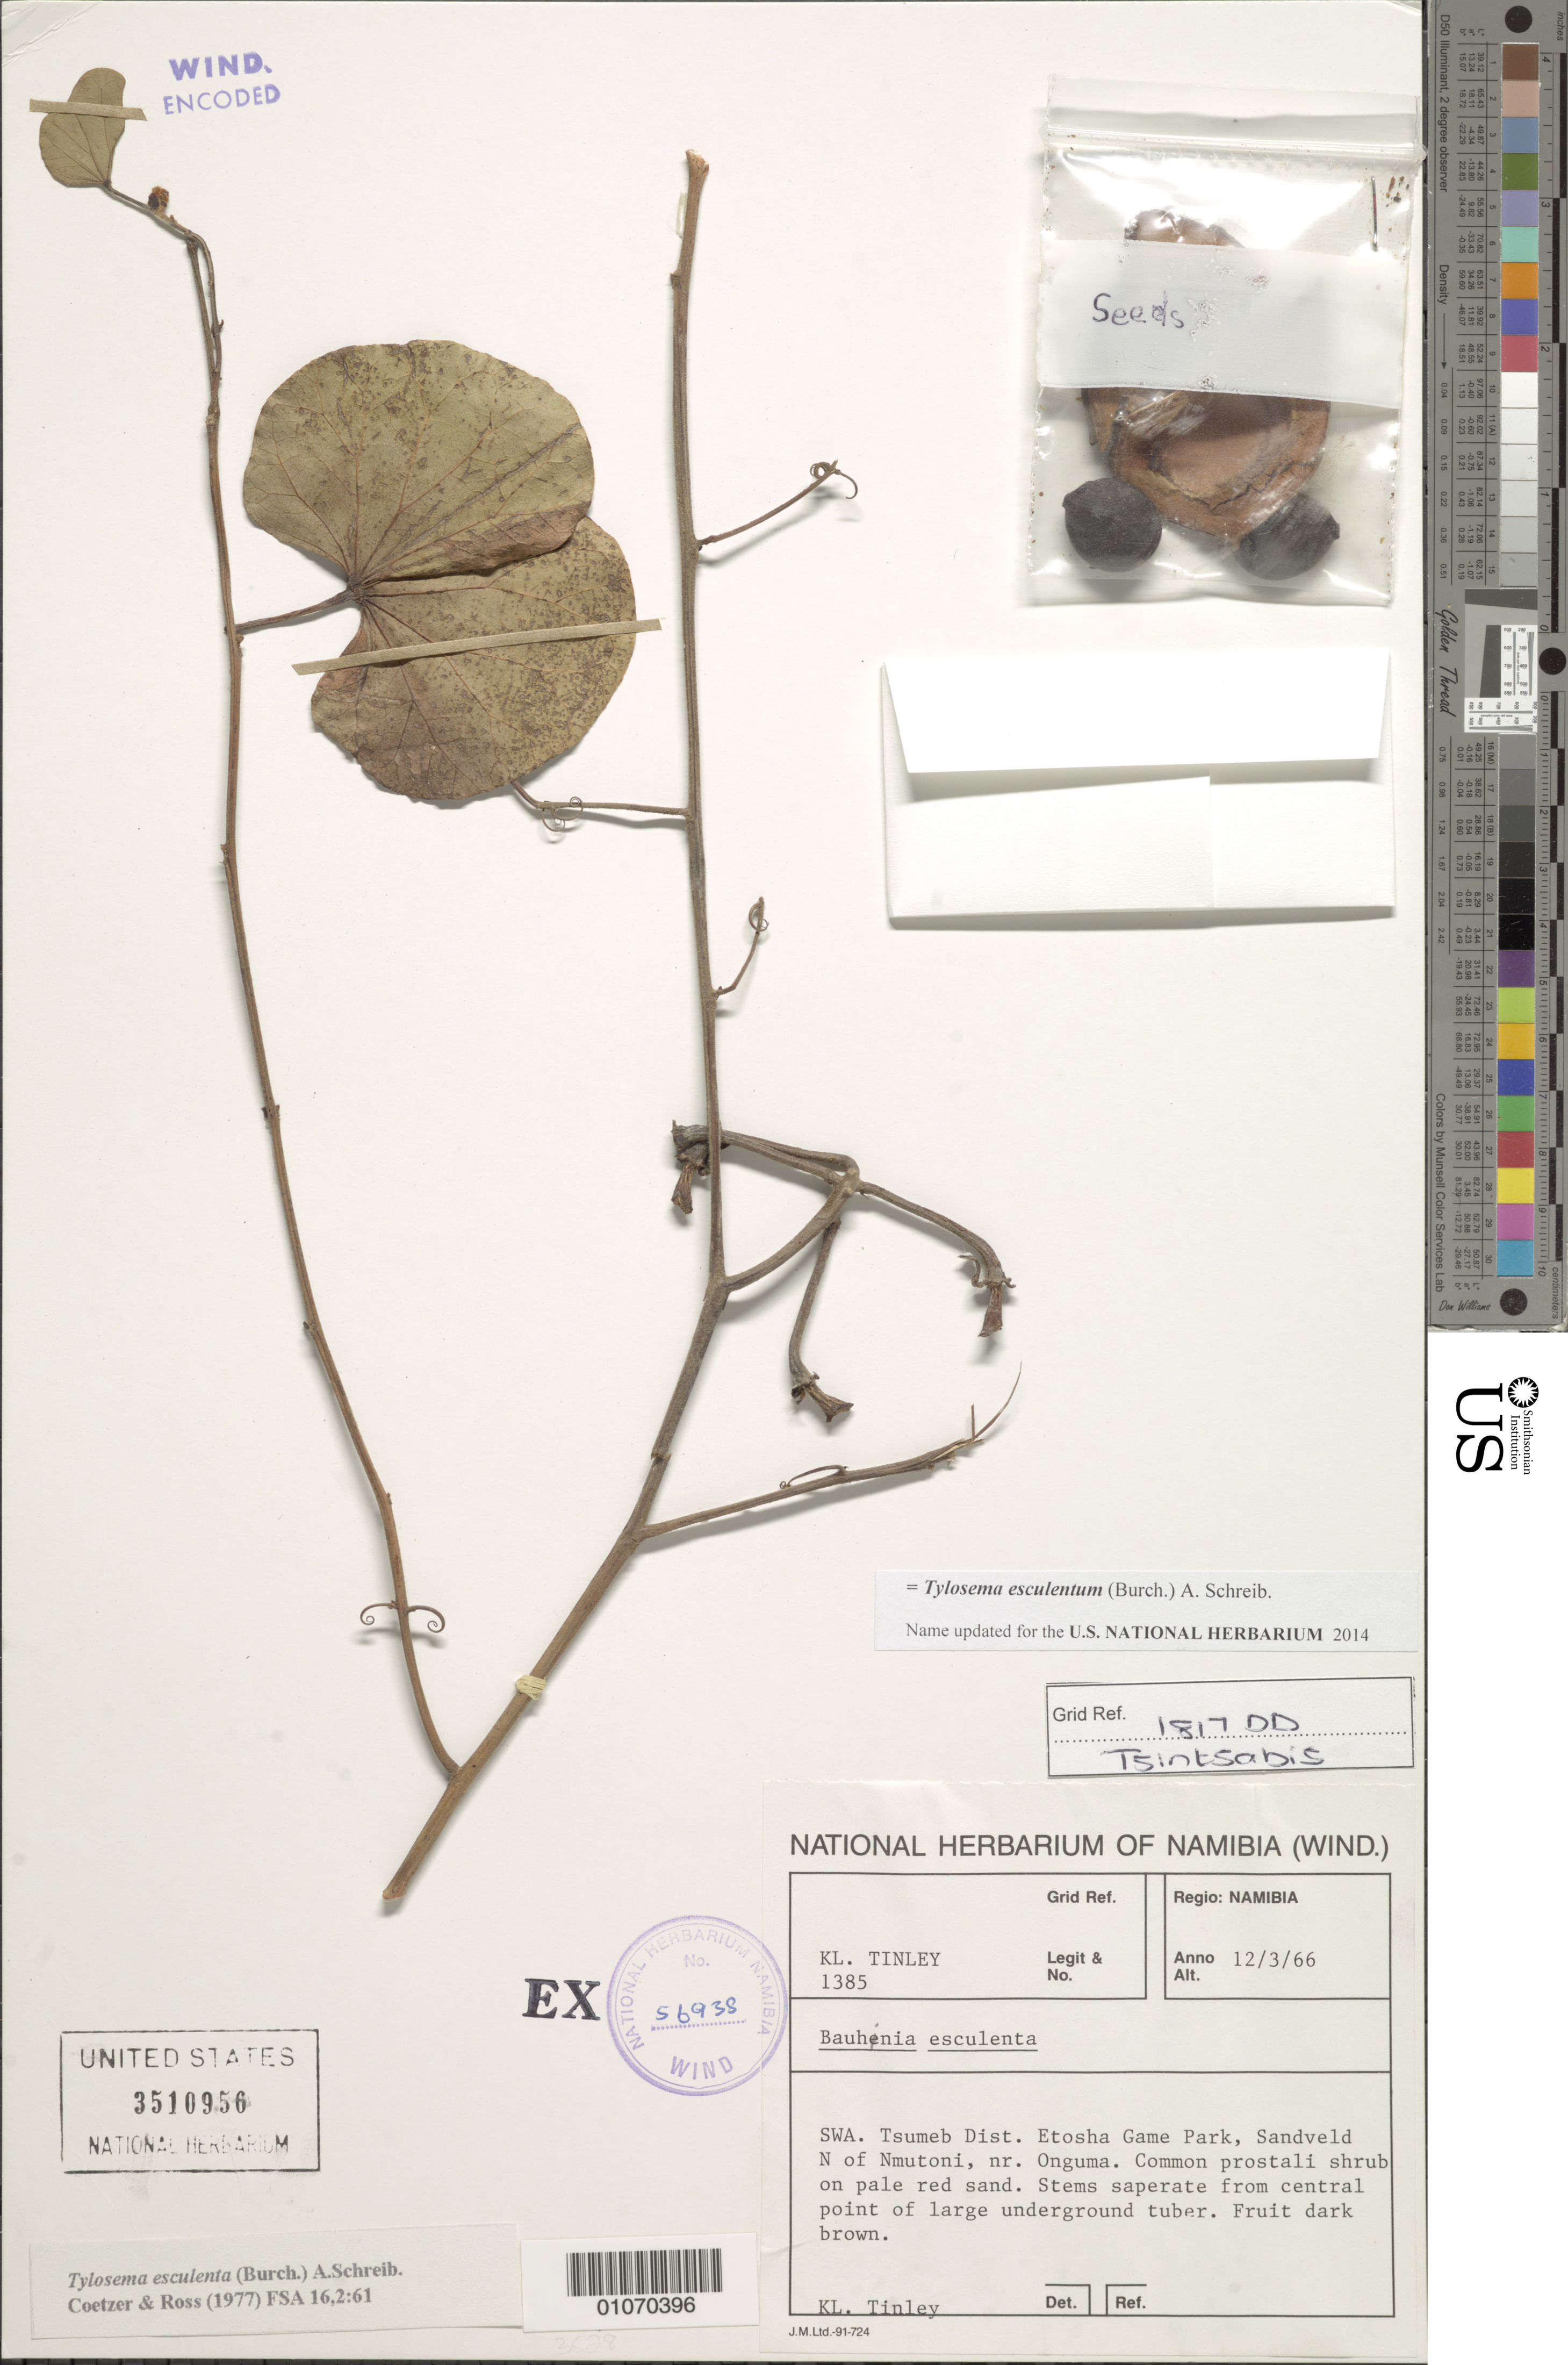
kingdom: Plantae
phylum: Tracheophyta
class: Magnoliopsida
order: Fabales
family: Fabaceae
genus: Tylosema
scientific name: Tylosema esculentum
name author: (Burch) A. Schreib.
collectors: K. Tinley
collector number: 1385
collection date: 1966-03-12 or 1966-12-03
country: Namibia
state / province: Oshikoto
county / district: Tsumeb District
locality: Etosha Game Park, Sandveld N of Nmutoni, nr. Onguma.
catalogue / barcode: US 3510956